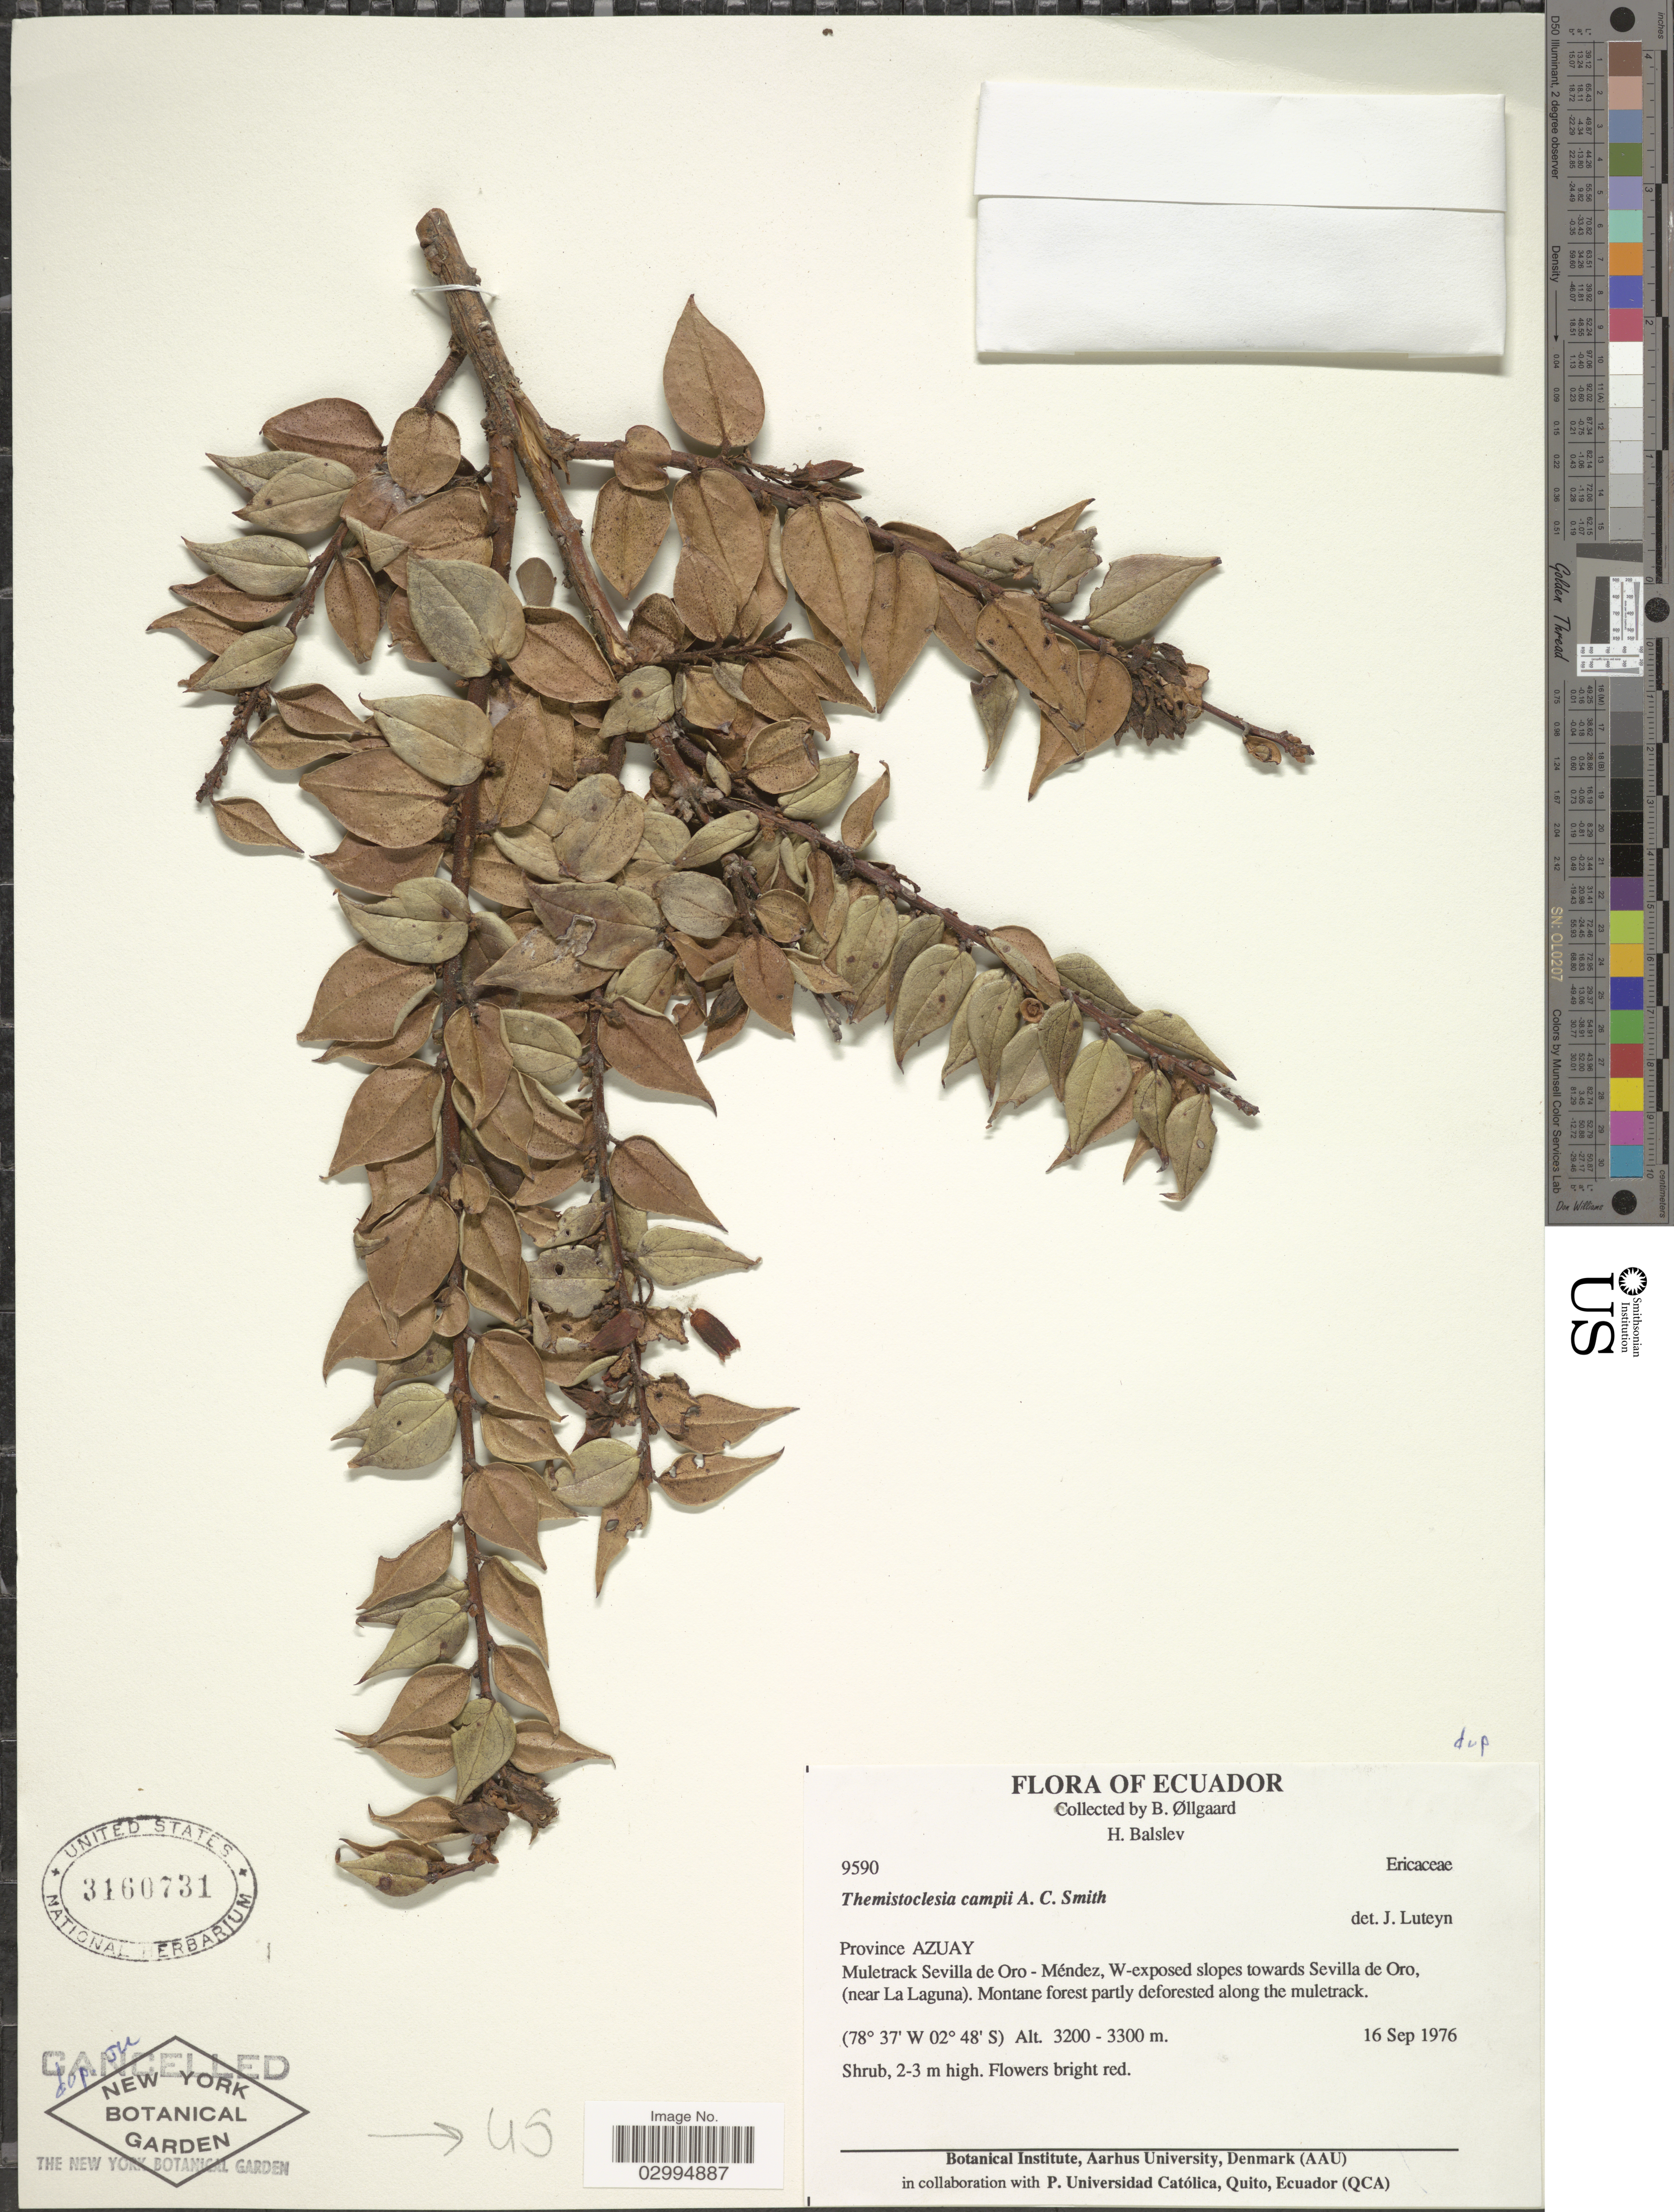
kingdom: Plantae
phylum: Tracheophyta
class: Magnoliopsida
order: Ericales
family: Ericaceae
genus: Themistoclesia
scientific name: Themistoclesia campii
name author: A.C. Sm.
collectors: B. Øllgaard & H. Balslev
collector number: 9590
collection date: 1976-09-16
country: Ecuador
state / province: Azuay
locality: Muletrack Sevilla de Oro - Méndez, W-exposed slopes towards Sevilla de Oro (near La Laguna).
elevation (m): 3200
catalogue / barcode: US 3160731